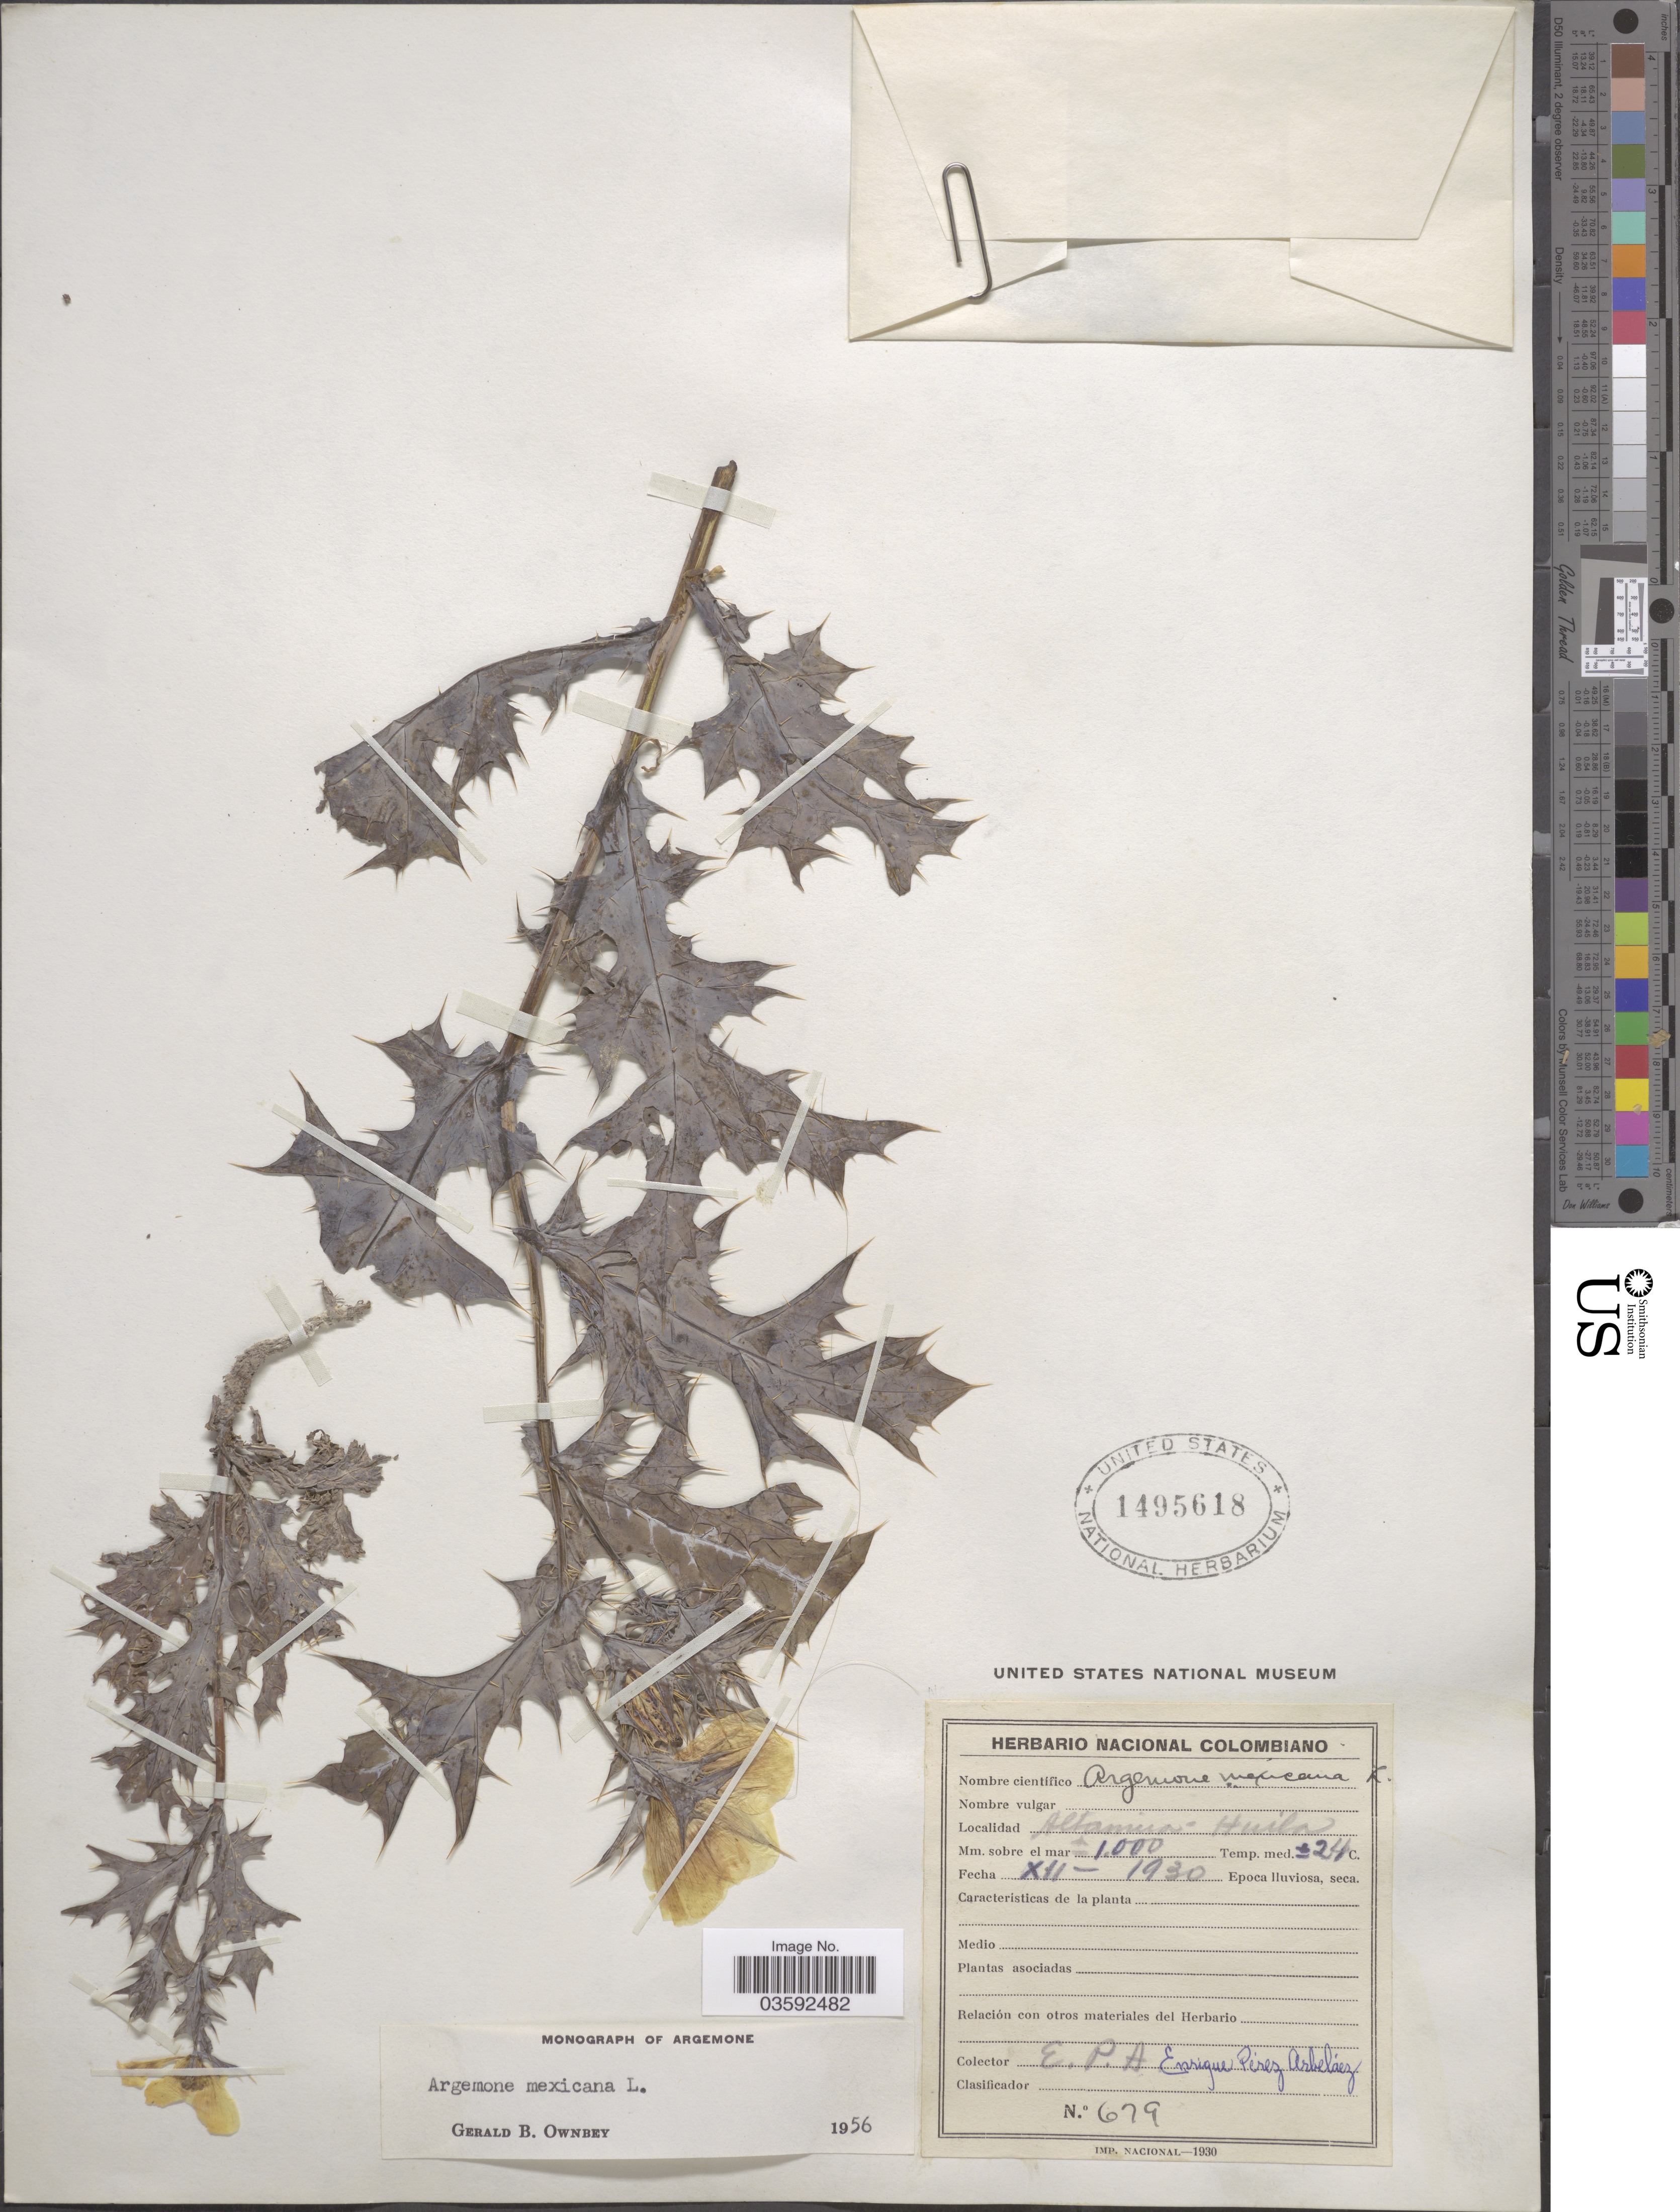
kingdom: Plantae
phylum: Tracheophyta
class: Magnoliopsida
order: Ranunculales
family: Papaveraceae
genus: Argemone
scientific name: Argemone mexicana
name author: L.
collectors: E. Pérez Arbeláez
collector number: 679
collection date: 1930-12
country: Colombia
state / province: Huila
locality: Altamira.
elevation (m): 1000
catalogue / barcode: US 1495618